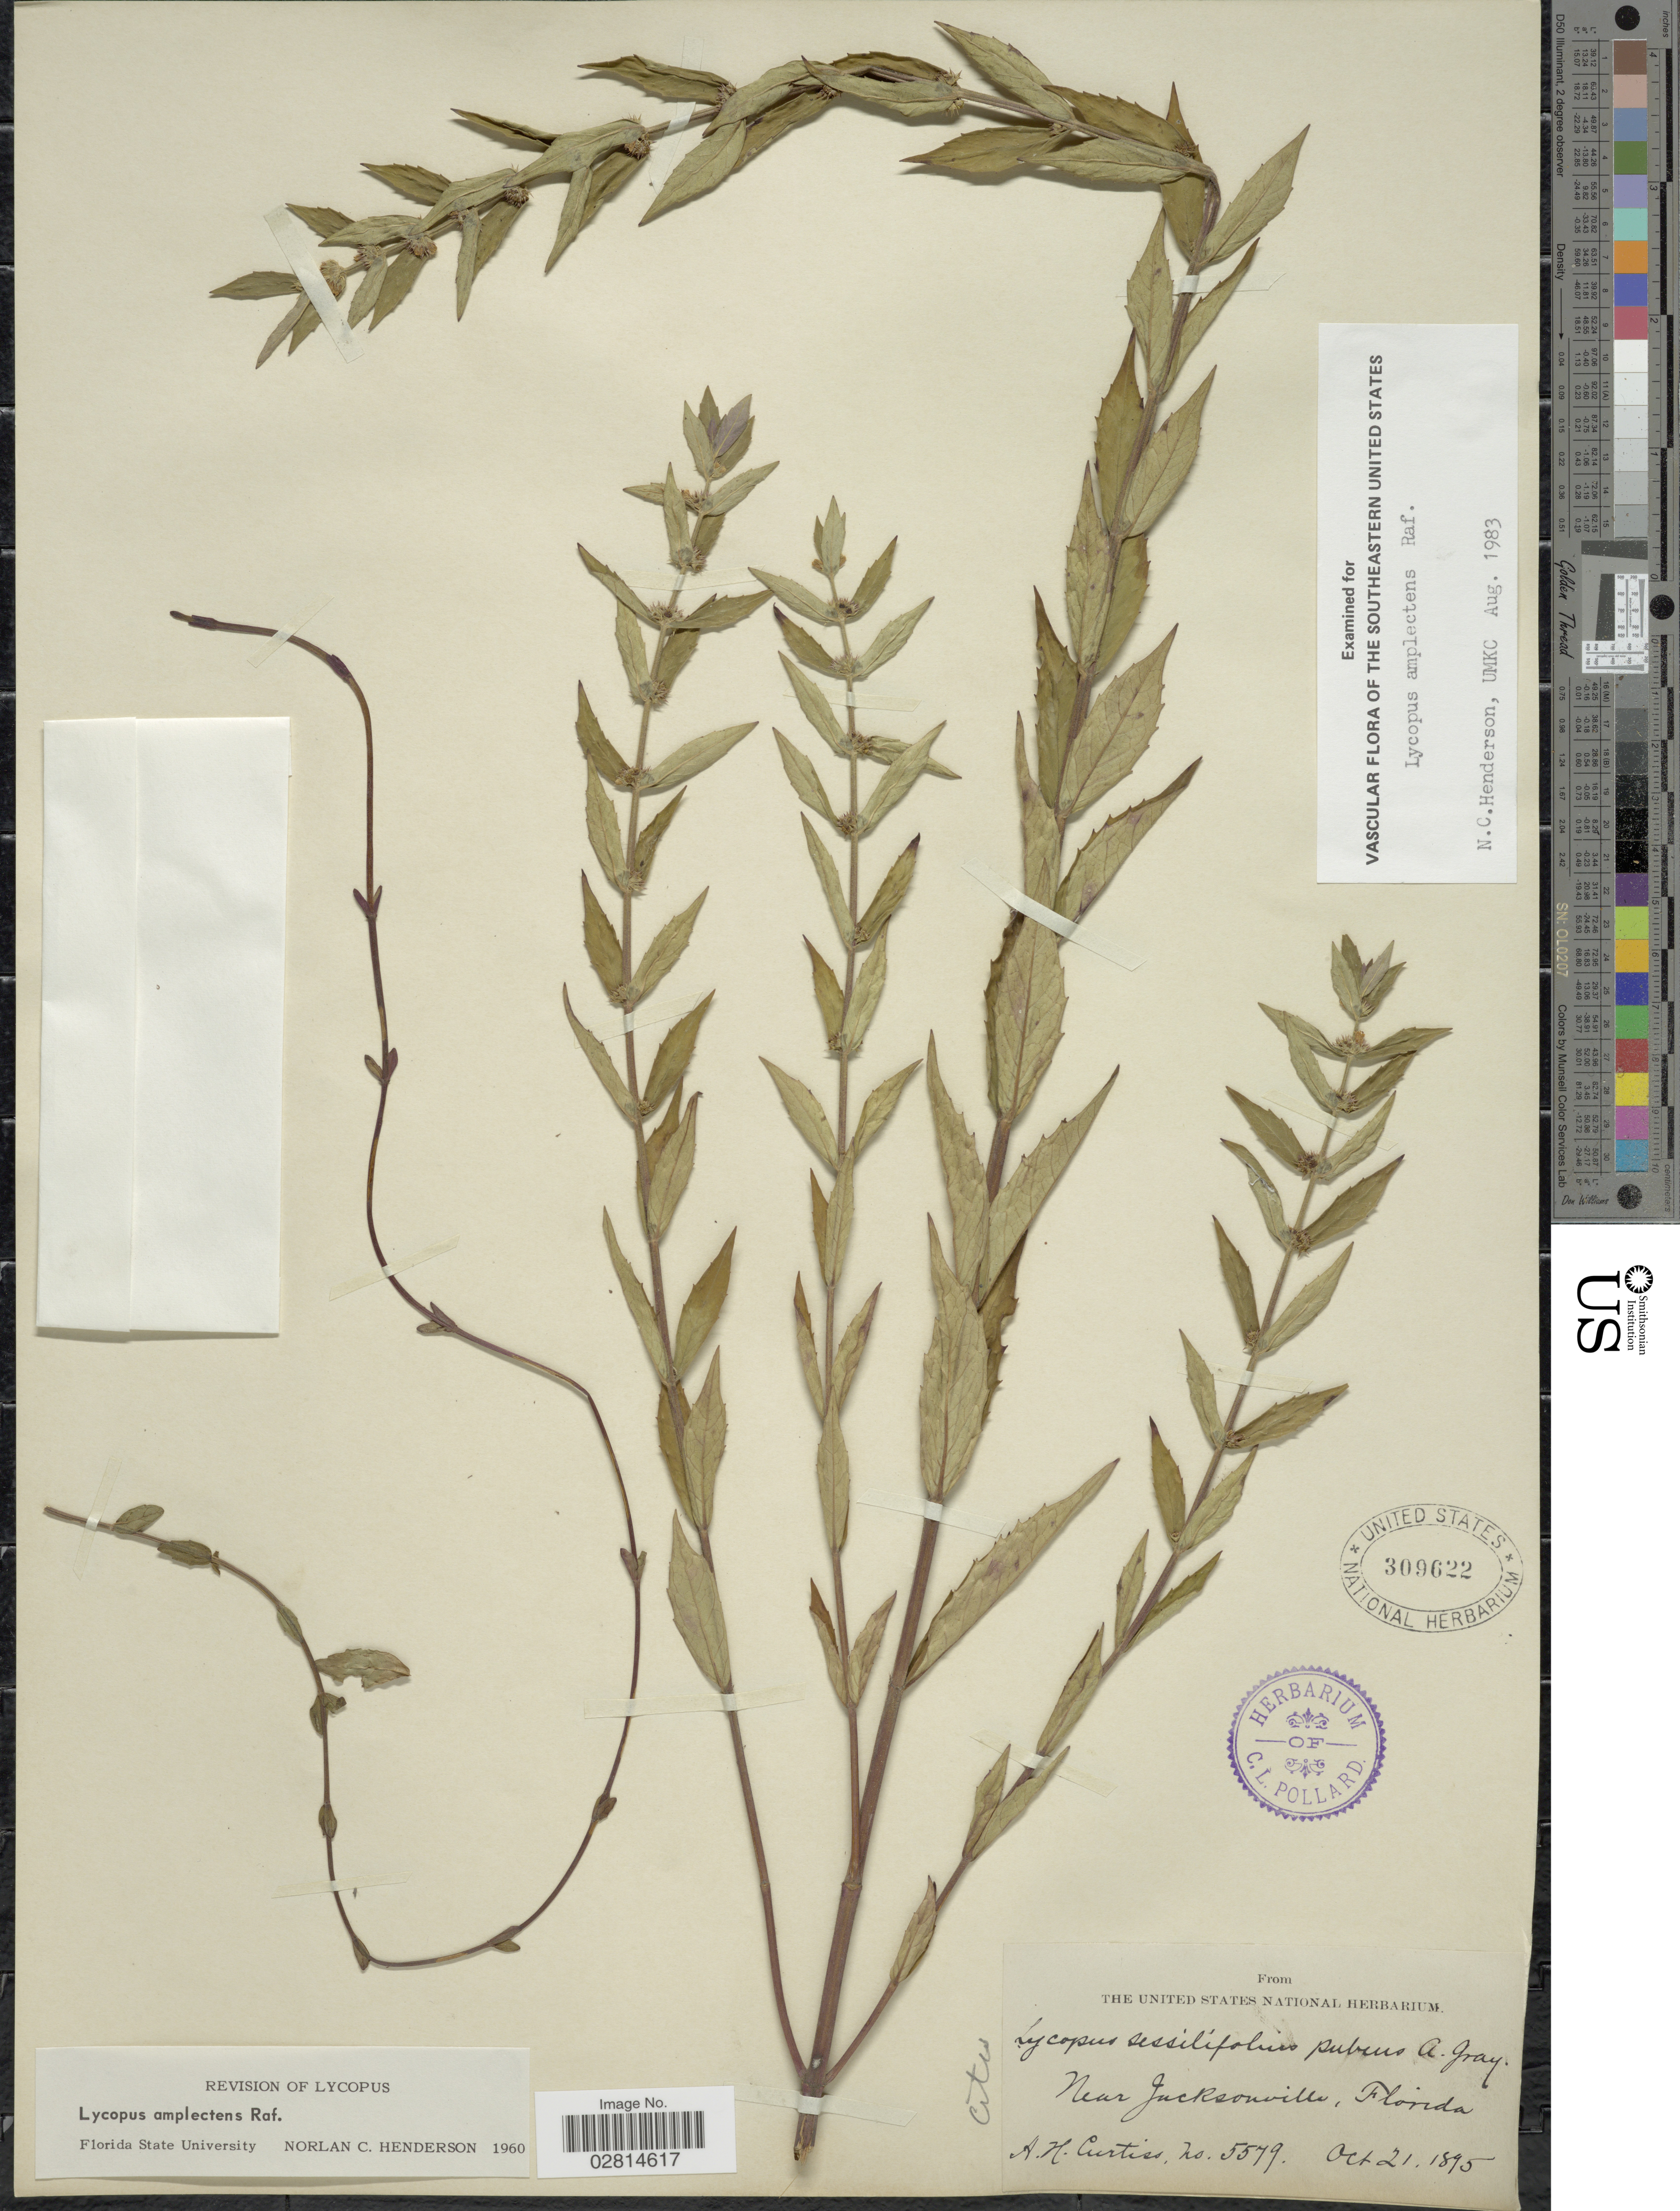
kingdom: Plantae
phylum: Tracheophyta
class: Magnoliopsida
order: Lamiales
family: Lamiaceae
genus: Lycopus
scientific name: Lycopus amplectens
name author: Raf.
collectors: A. H. Curtiss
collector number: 5579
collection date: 1895-10-21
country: United States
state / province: Florida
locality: Near Jacksonville.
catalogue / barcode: US 309622